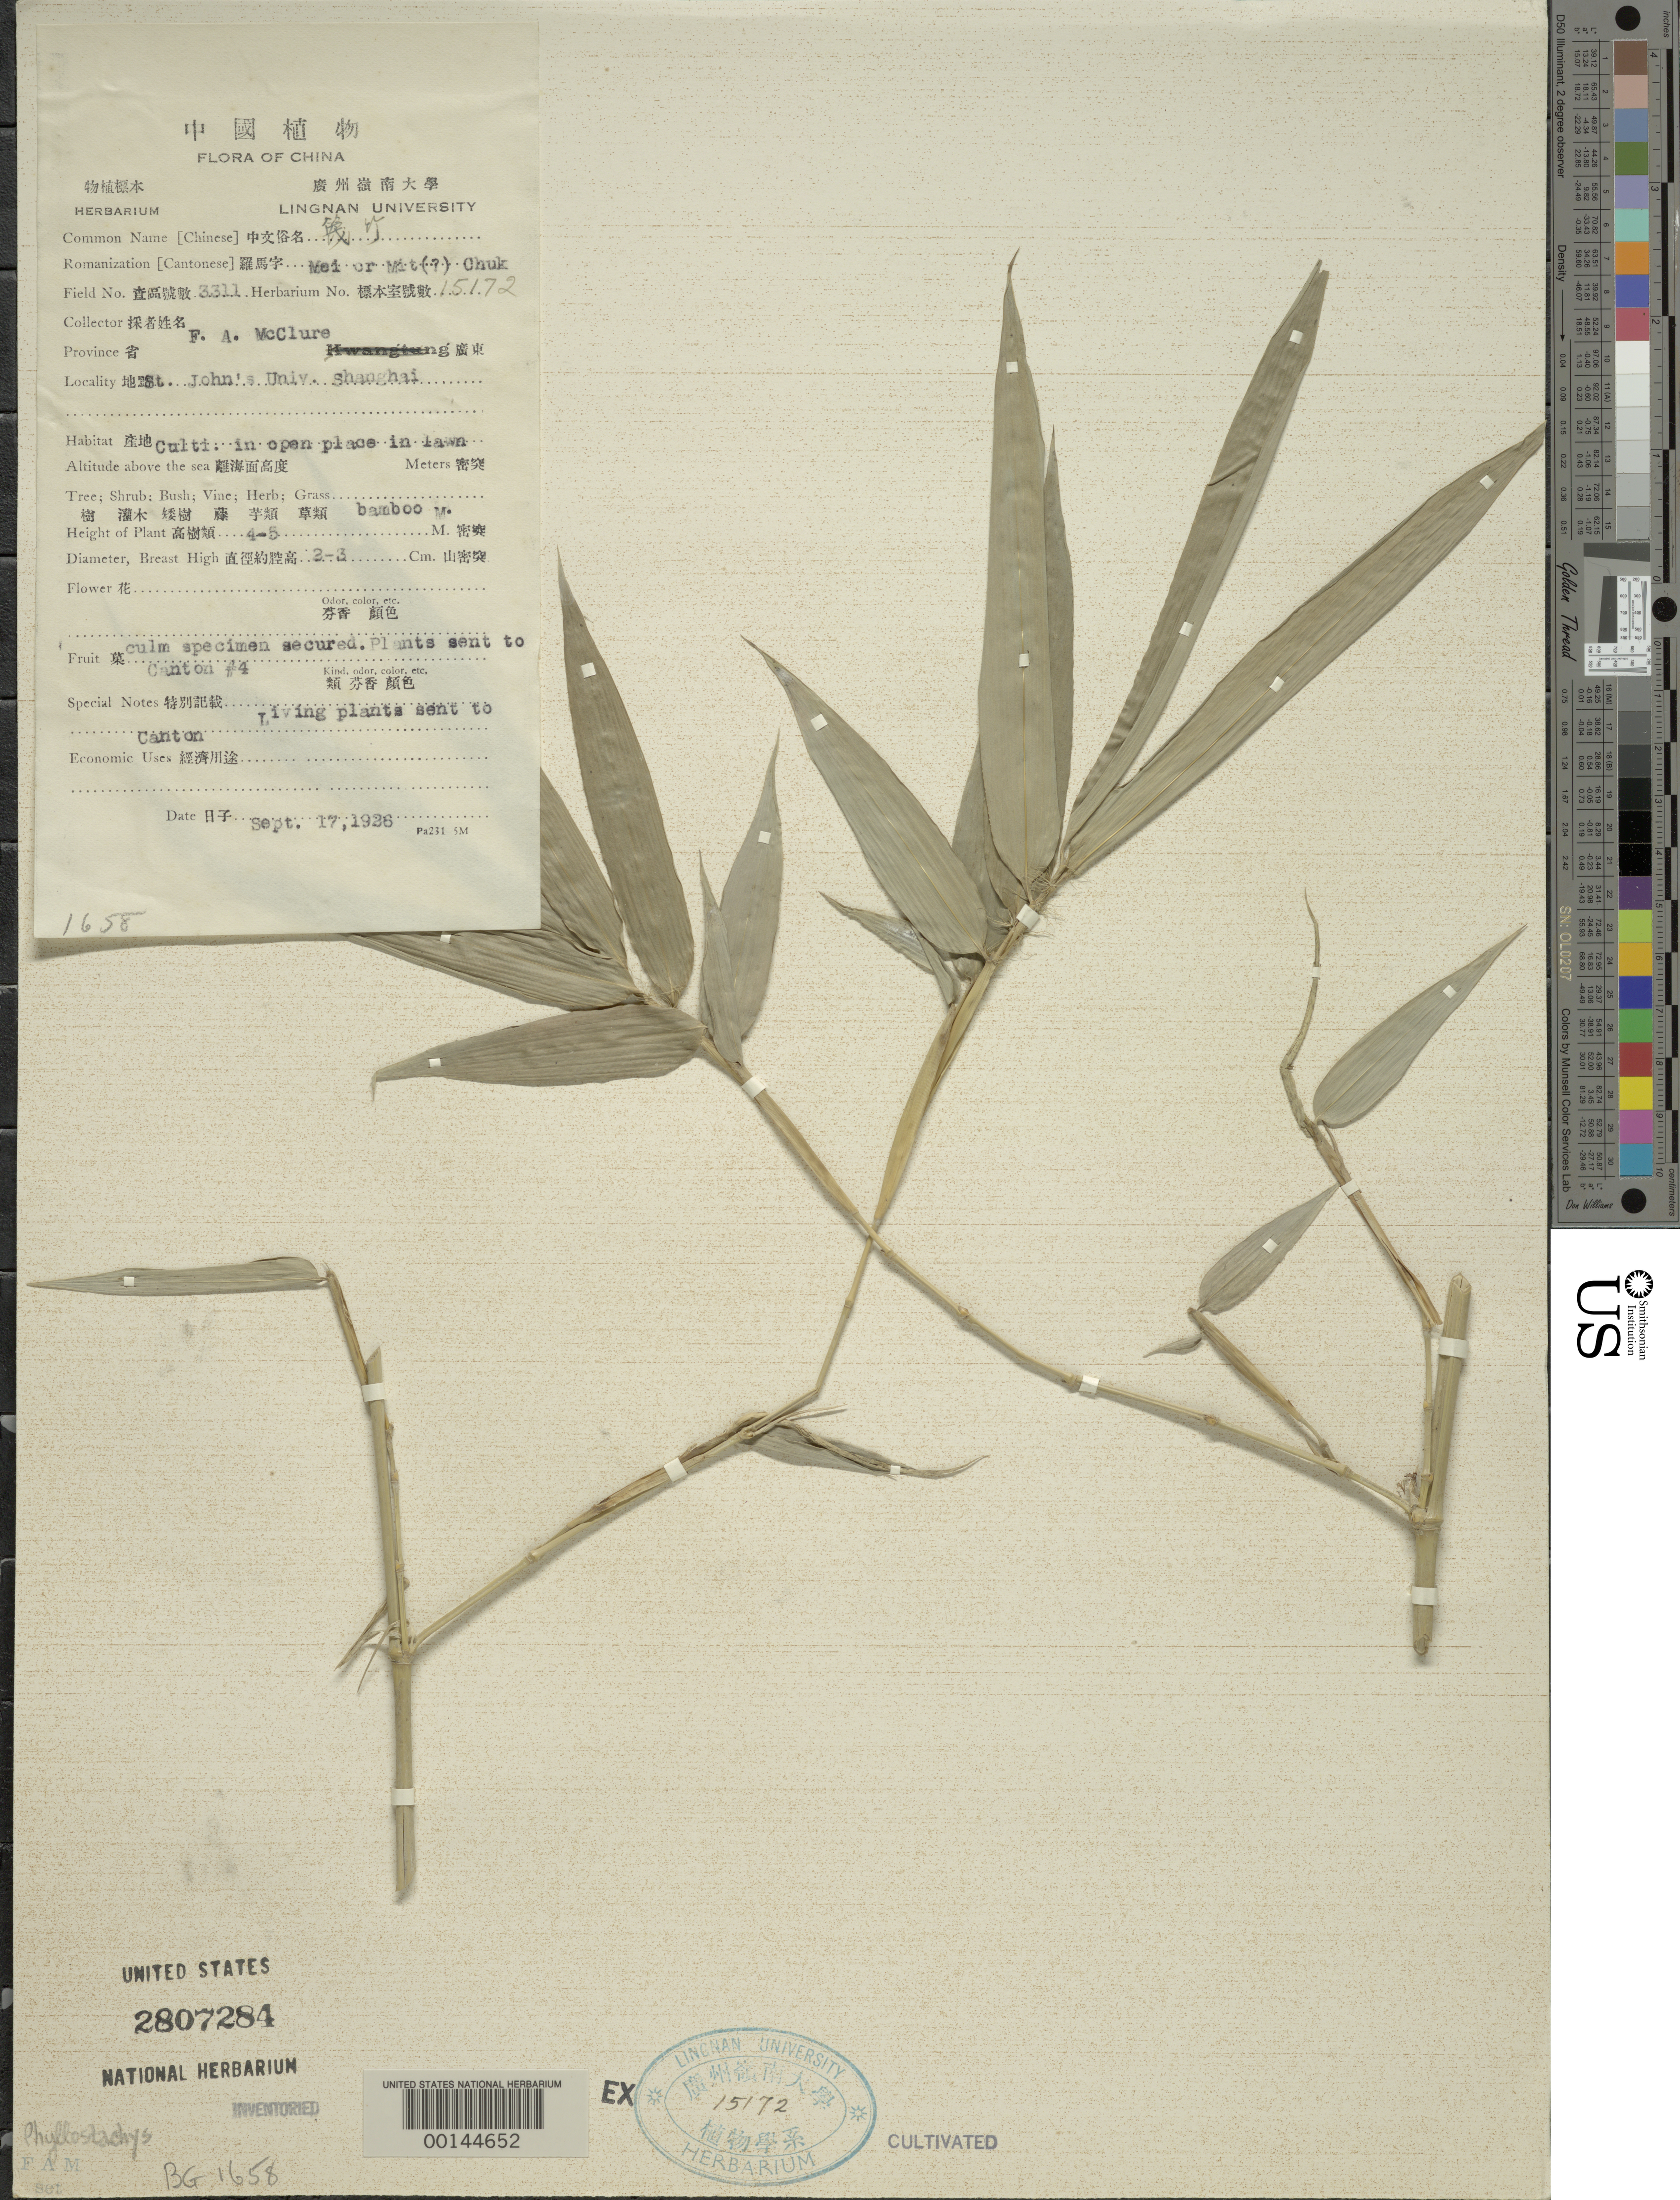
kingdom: Plantae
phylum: Tracheophyta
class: Liliopsida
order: Poales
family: Poaceae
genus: Phyllostachys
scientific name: Phyllostachys sp.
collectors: F. A. McClure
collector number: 3311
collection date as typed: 17 Sep 1926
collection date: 1926-09-17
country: China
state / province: Jiangsu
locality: St. john's univ.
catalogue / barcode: US 2807284